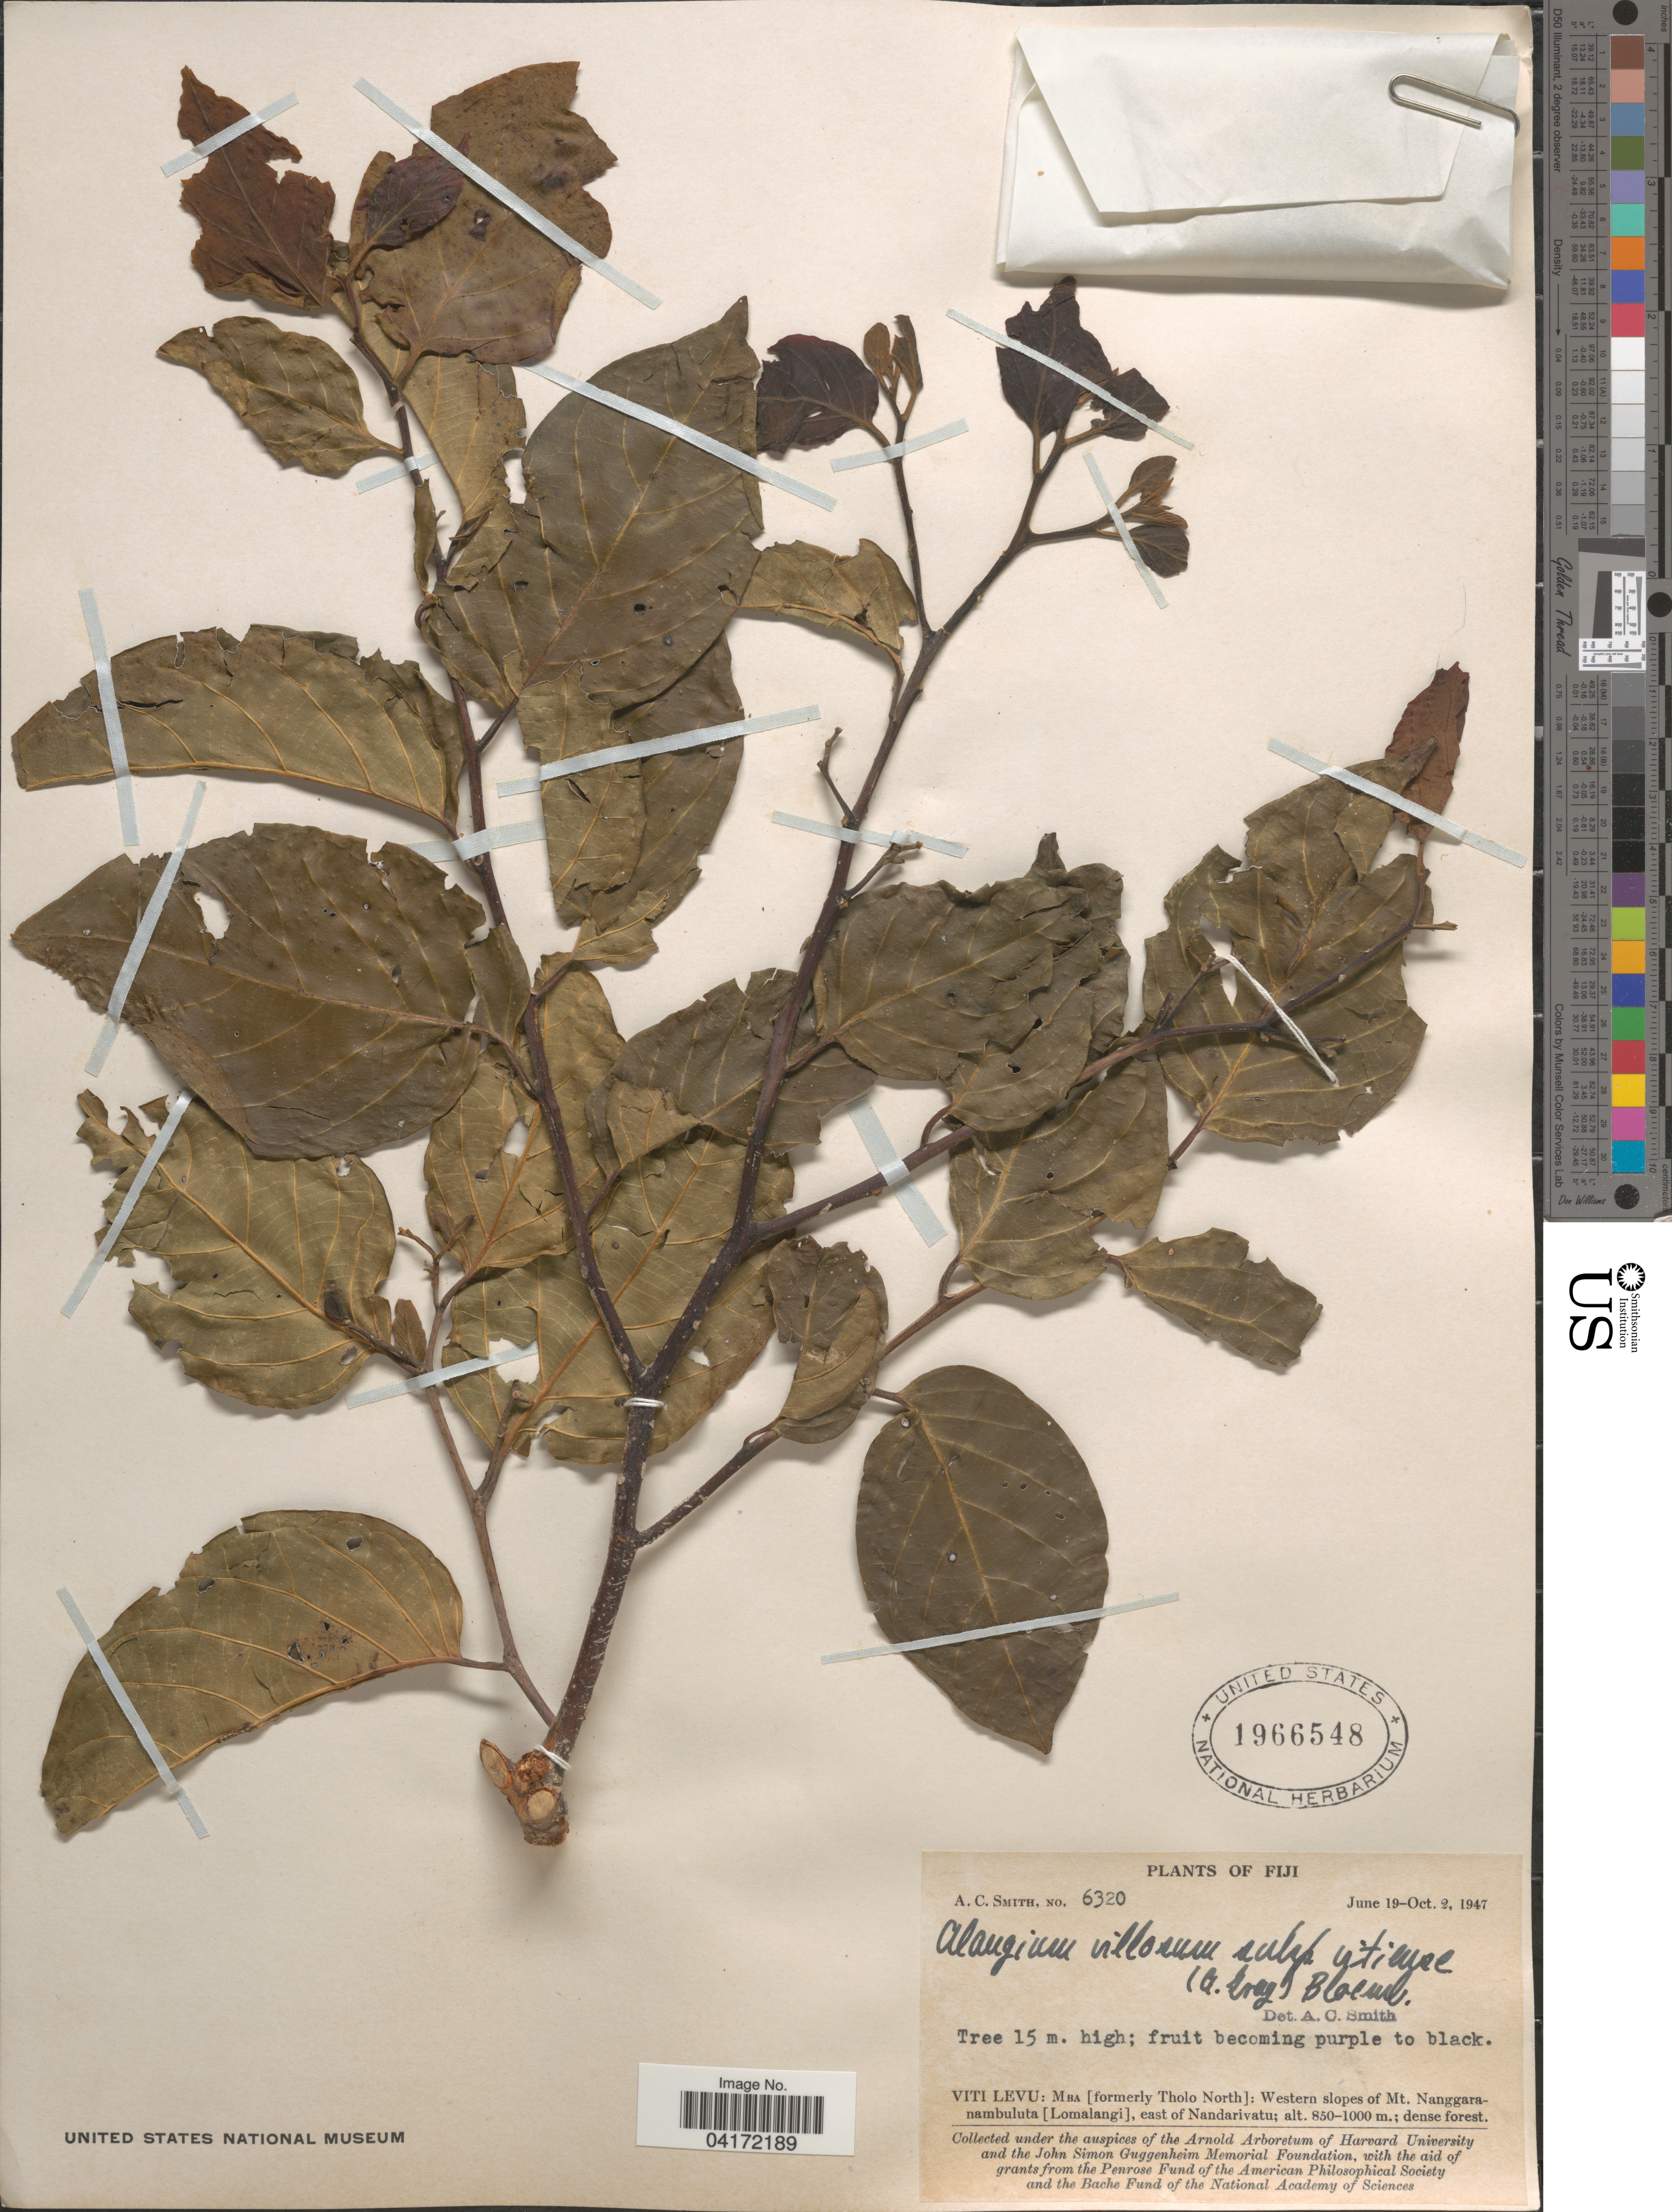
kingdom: Plantae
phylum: Tracheophyta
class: Magnoliopsida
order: Cornales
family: Cornaceae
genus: Alangium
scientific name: Alangium villosum subsp. vitiense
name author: (A. Gray) Bloemb.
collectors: A. C. Smith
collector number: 6320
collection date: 1947-06-19/1947-10-02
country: Fiji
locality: Viti Levu: Mba [formerly Tholo North): Western slopes of Mt. Nanggaranambuluta [Lomalangi] east of Nandarivatu.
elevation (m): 850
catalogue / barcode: US 1966548